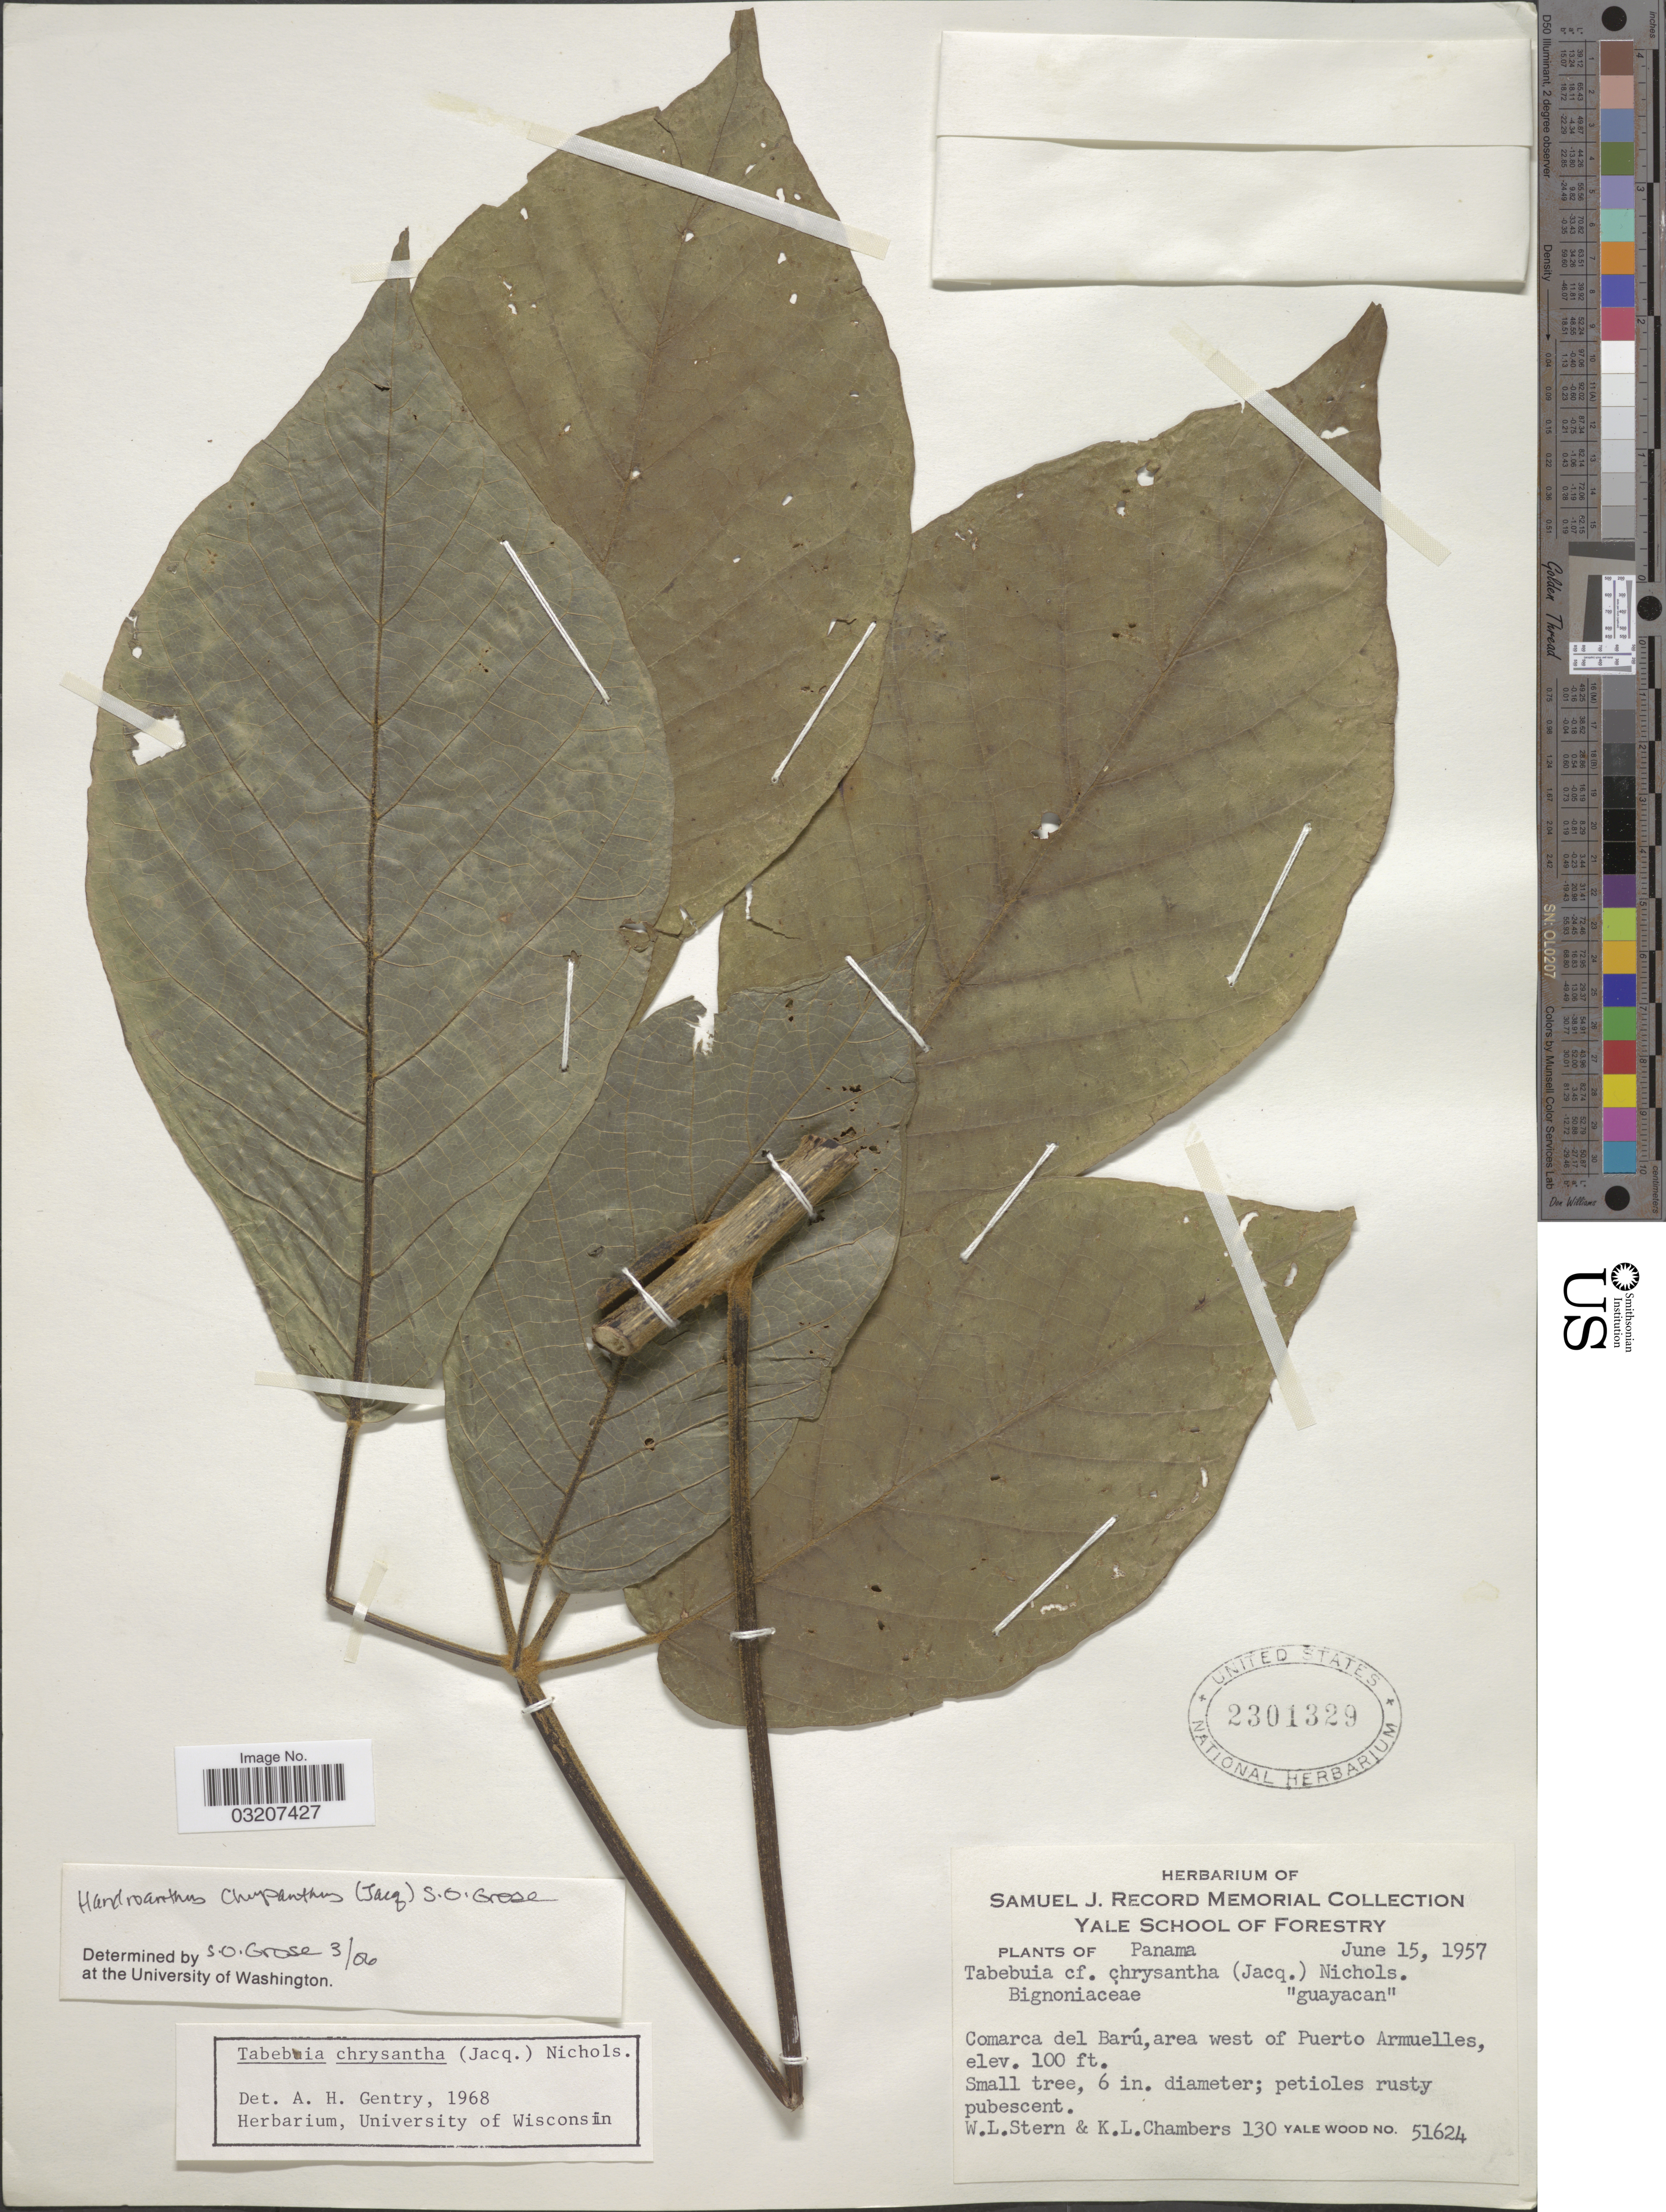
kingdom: Plantae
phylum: Tracheophyta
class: Magnoliopsida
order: Lamiales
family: Bignoniaceae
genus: Handroanthus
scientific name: Handroanthus chrysanthus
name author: (Jacq.) S.O. Grose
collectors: W. L. Stern & K. Chambers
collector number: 130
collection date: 1957-06-15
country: Panama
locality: Comarca del Barú, area west of Puerto Armuelles.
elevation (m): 30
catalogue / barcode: US 2301329